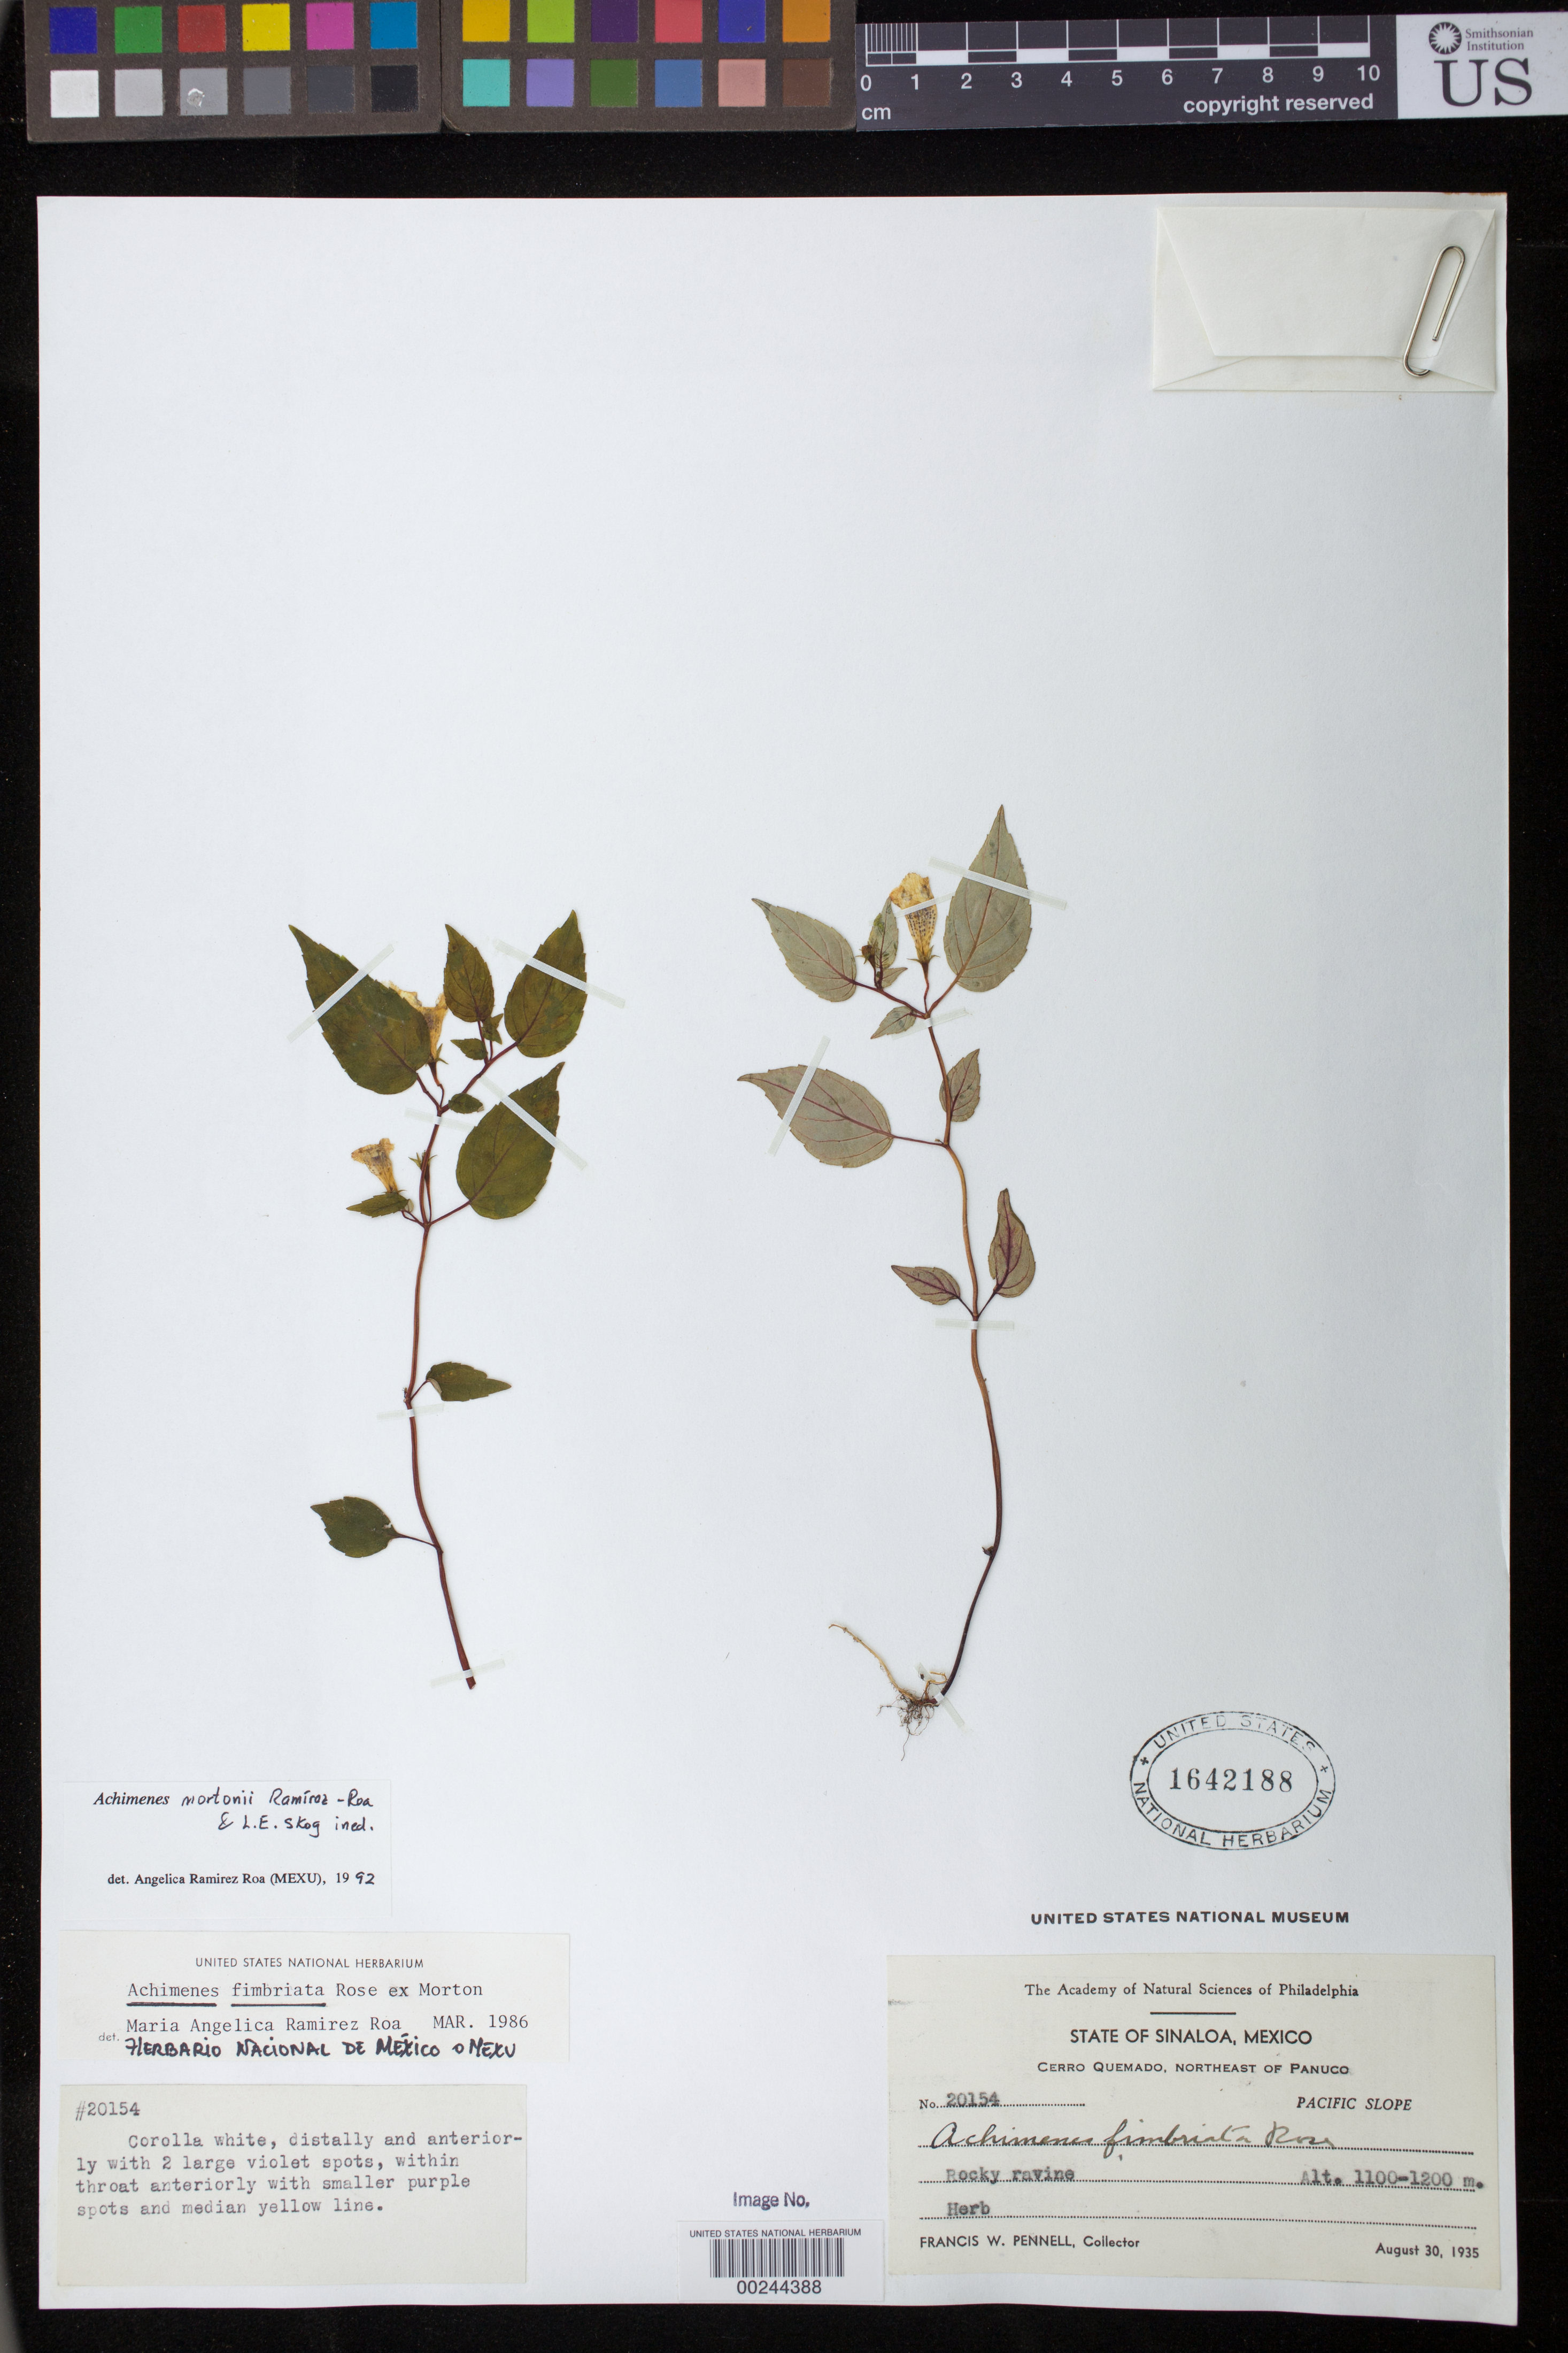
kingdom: Plantae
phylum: Tracheophyta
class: Magnoliopsida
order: Lamiales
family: Gesneriaceae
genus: Achimenes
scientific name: Achimenes fimbriata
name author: Rose ex C.V. Morton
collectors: F. W. Pennell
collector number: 20154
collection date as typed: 30 Aug 1935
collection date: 1935-08-30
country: Mexico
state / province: Sinaloa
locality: Cerro Quemado, NE of Panuco, Pacific slope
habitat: Rocky ravine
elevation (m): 1100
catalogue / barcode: US 1642188